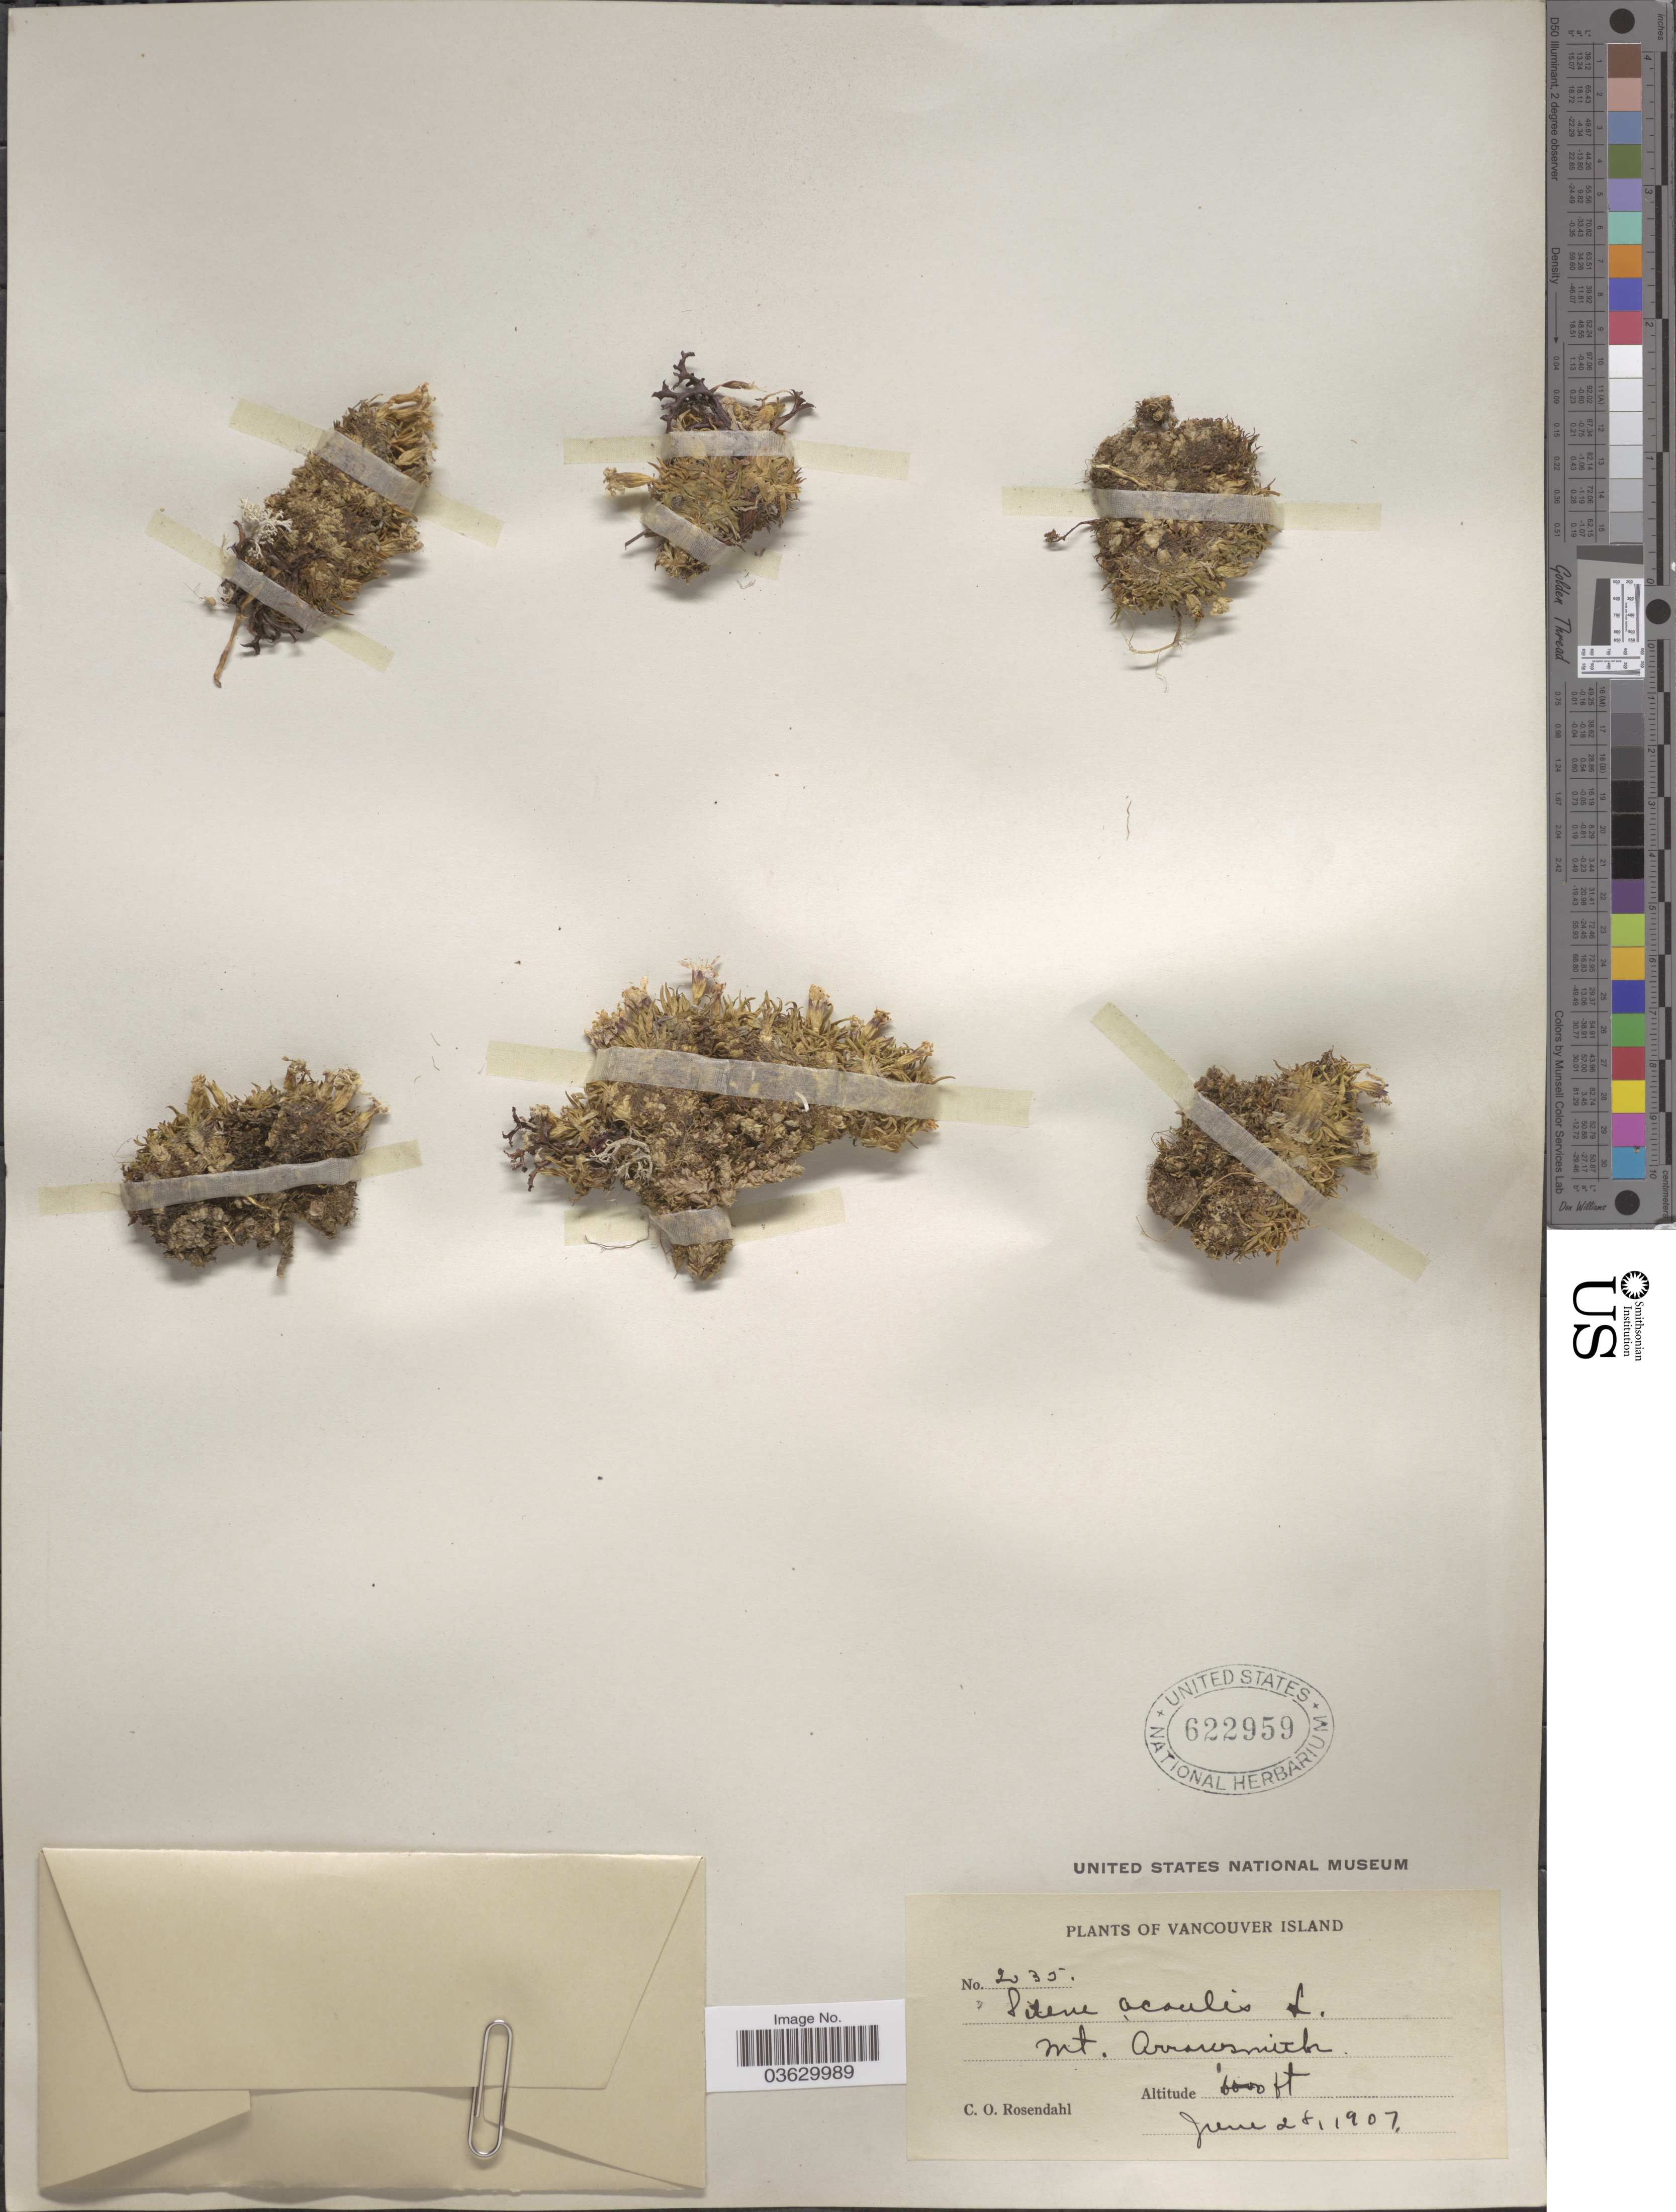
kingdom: Plantae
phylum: Tracheophyta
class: Magnoliopsida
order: Caryophyllales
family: Caryophyllaceae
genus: Silene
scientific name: Silene acaulis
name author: (L.) Jacq.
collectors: C. O. Rosendahl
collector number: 2035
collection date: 1907-06-28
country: Canada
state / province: British Columbia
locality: Vancouver Island. Mt. Arrowsmith.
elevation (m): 1829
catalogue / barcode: US 622959